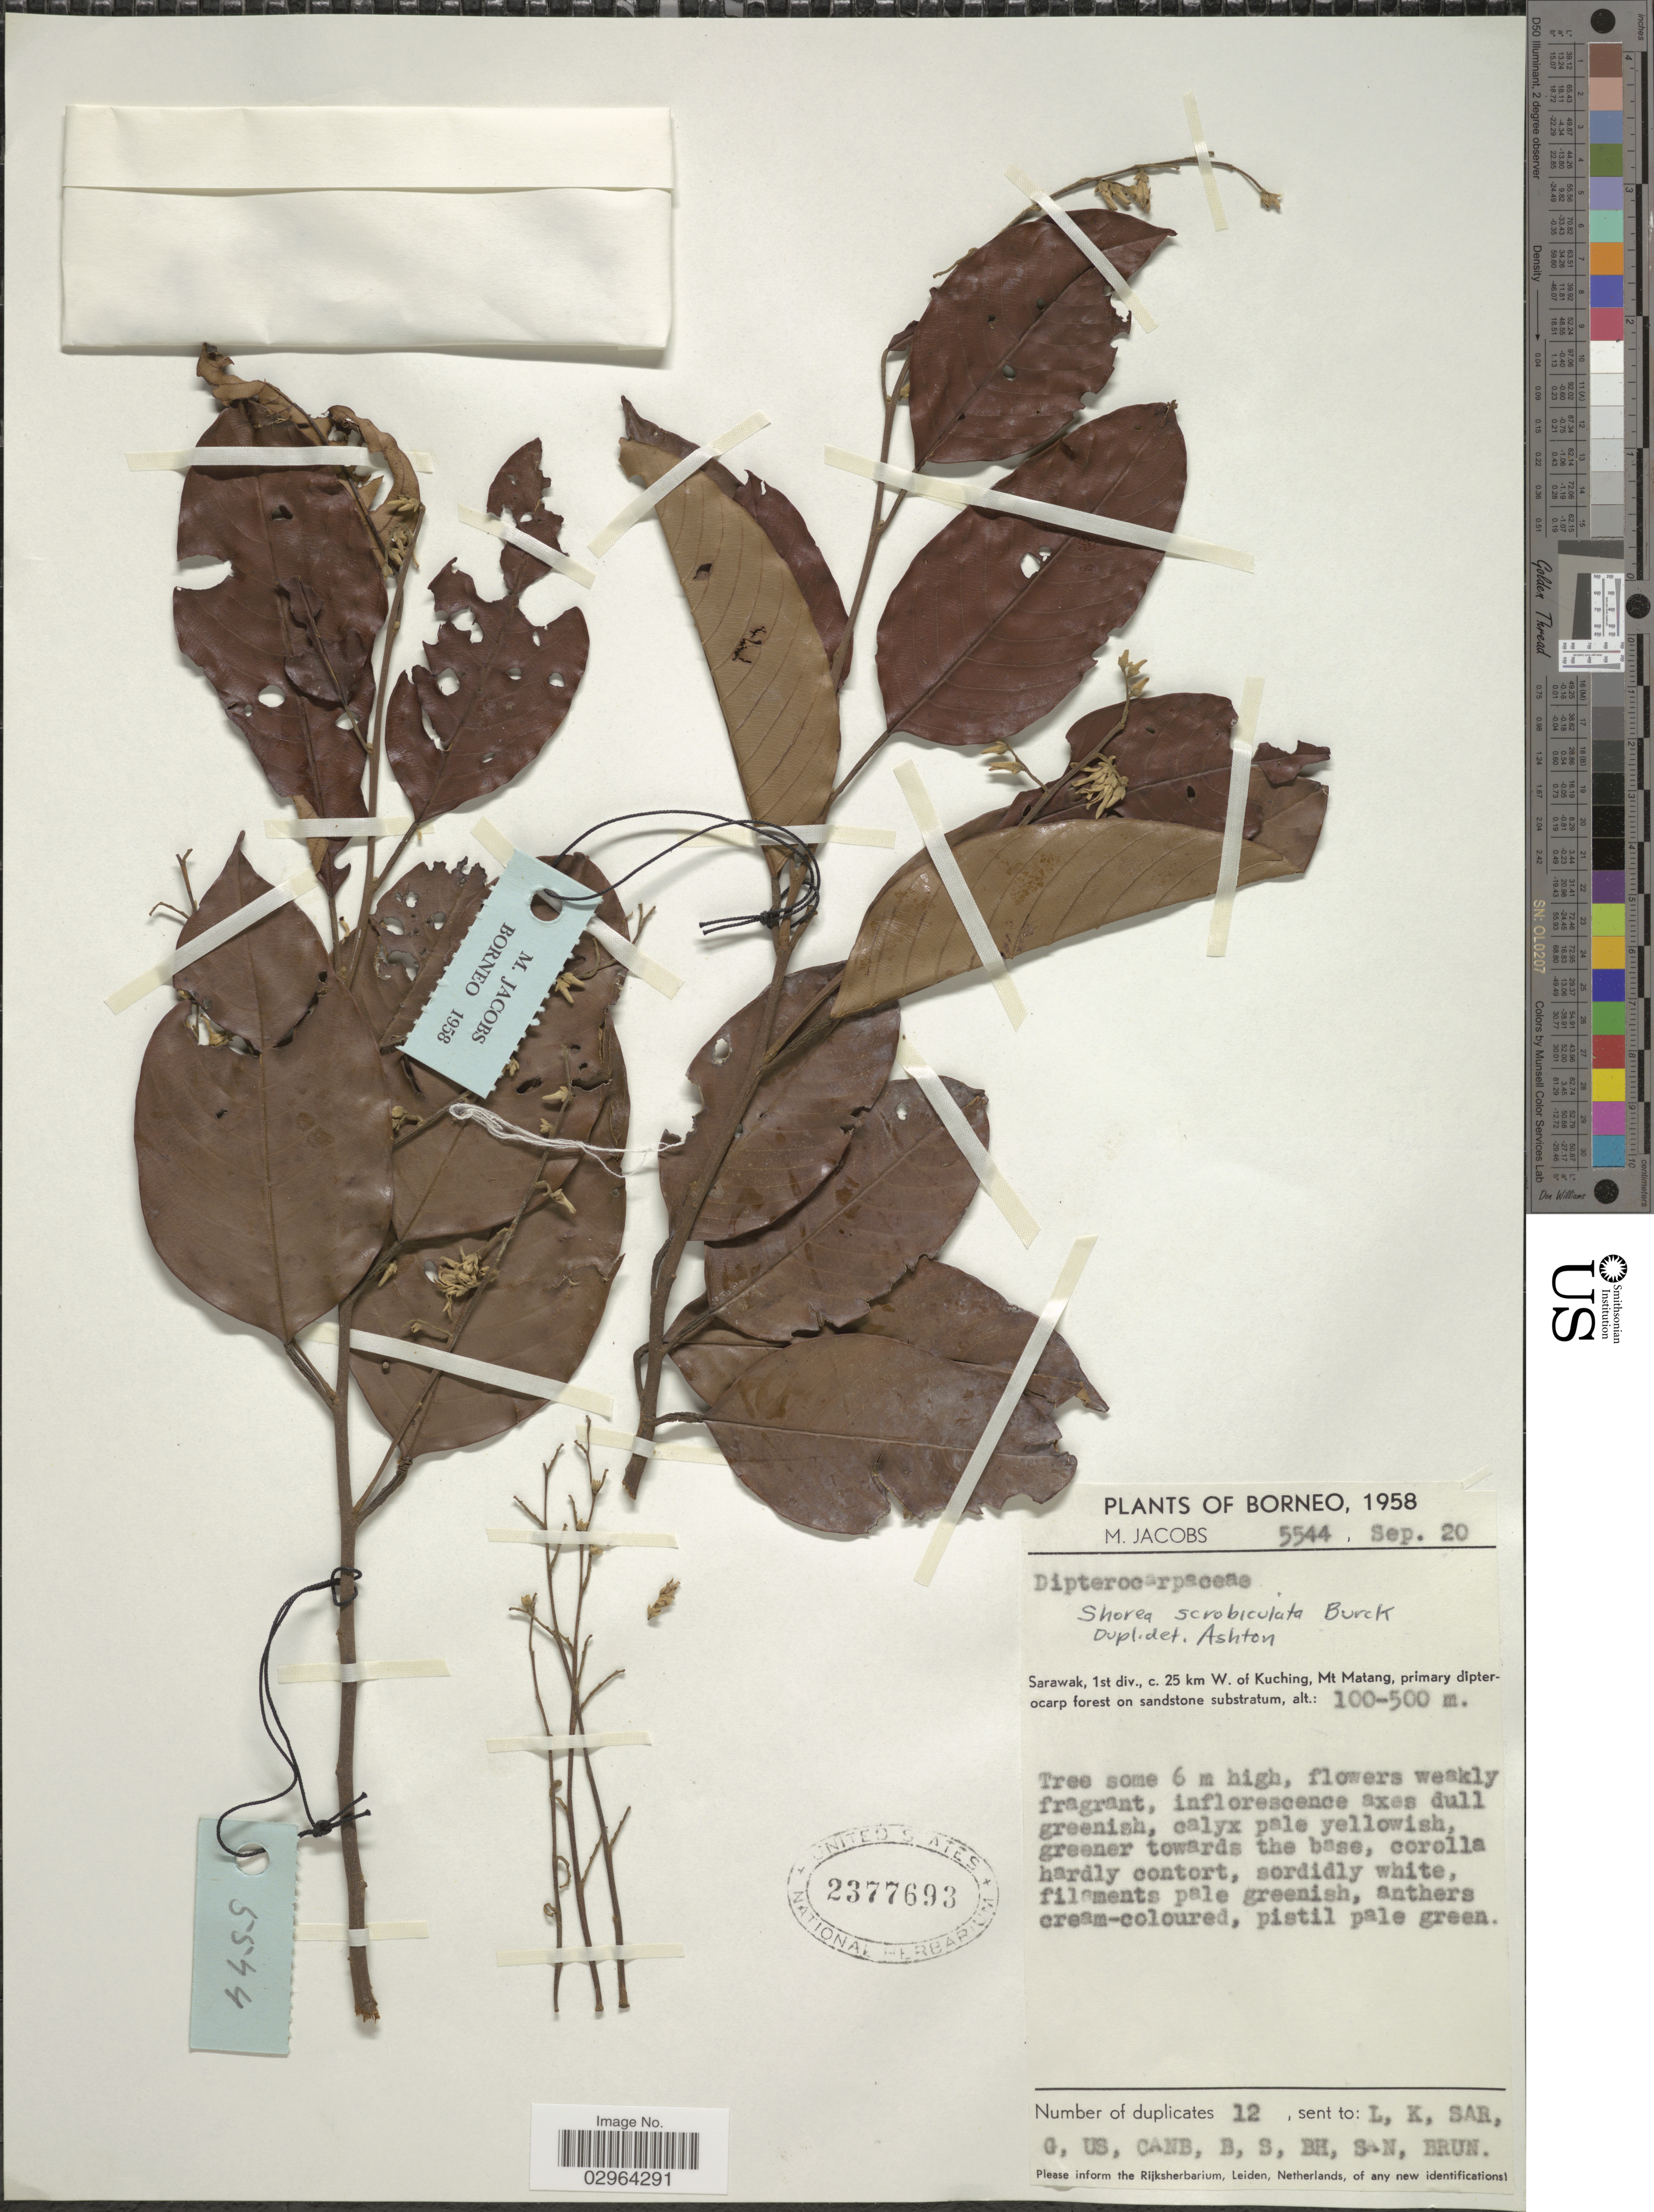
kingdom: Plantae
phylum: Tracheophyta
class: Magnoliopsida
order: Malvales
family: Dipterocarpaceae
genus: Shorea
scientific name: Shorea scrobiculata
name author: Burck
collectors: M. Jacobs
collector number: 5544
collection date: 1958-09-20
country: Malaysia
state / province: Sarawak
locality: Borneo. 1st div., c. 25 km W. of Kuching, Mt Malang.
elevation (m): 100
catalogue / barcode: US 2377693